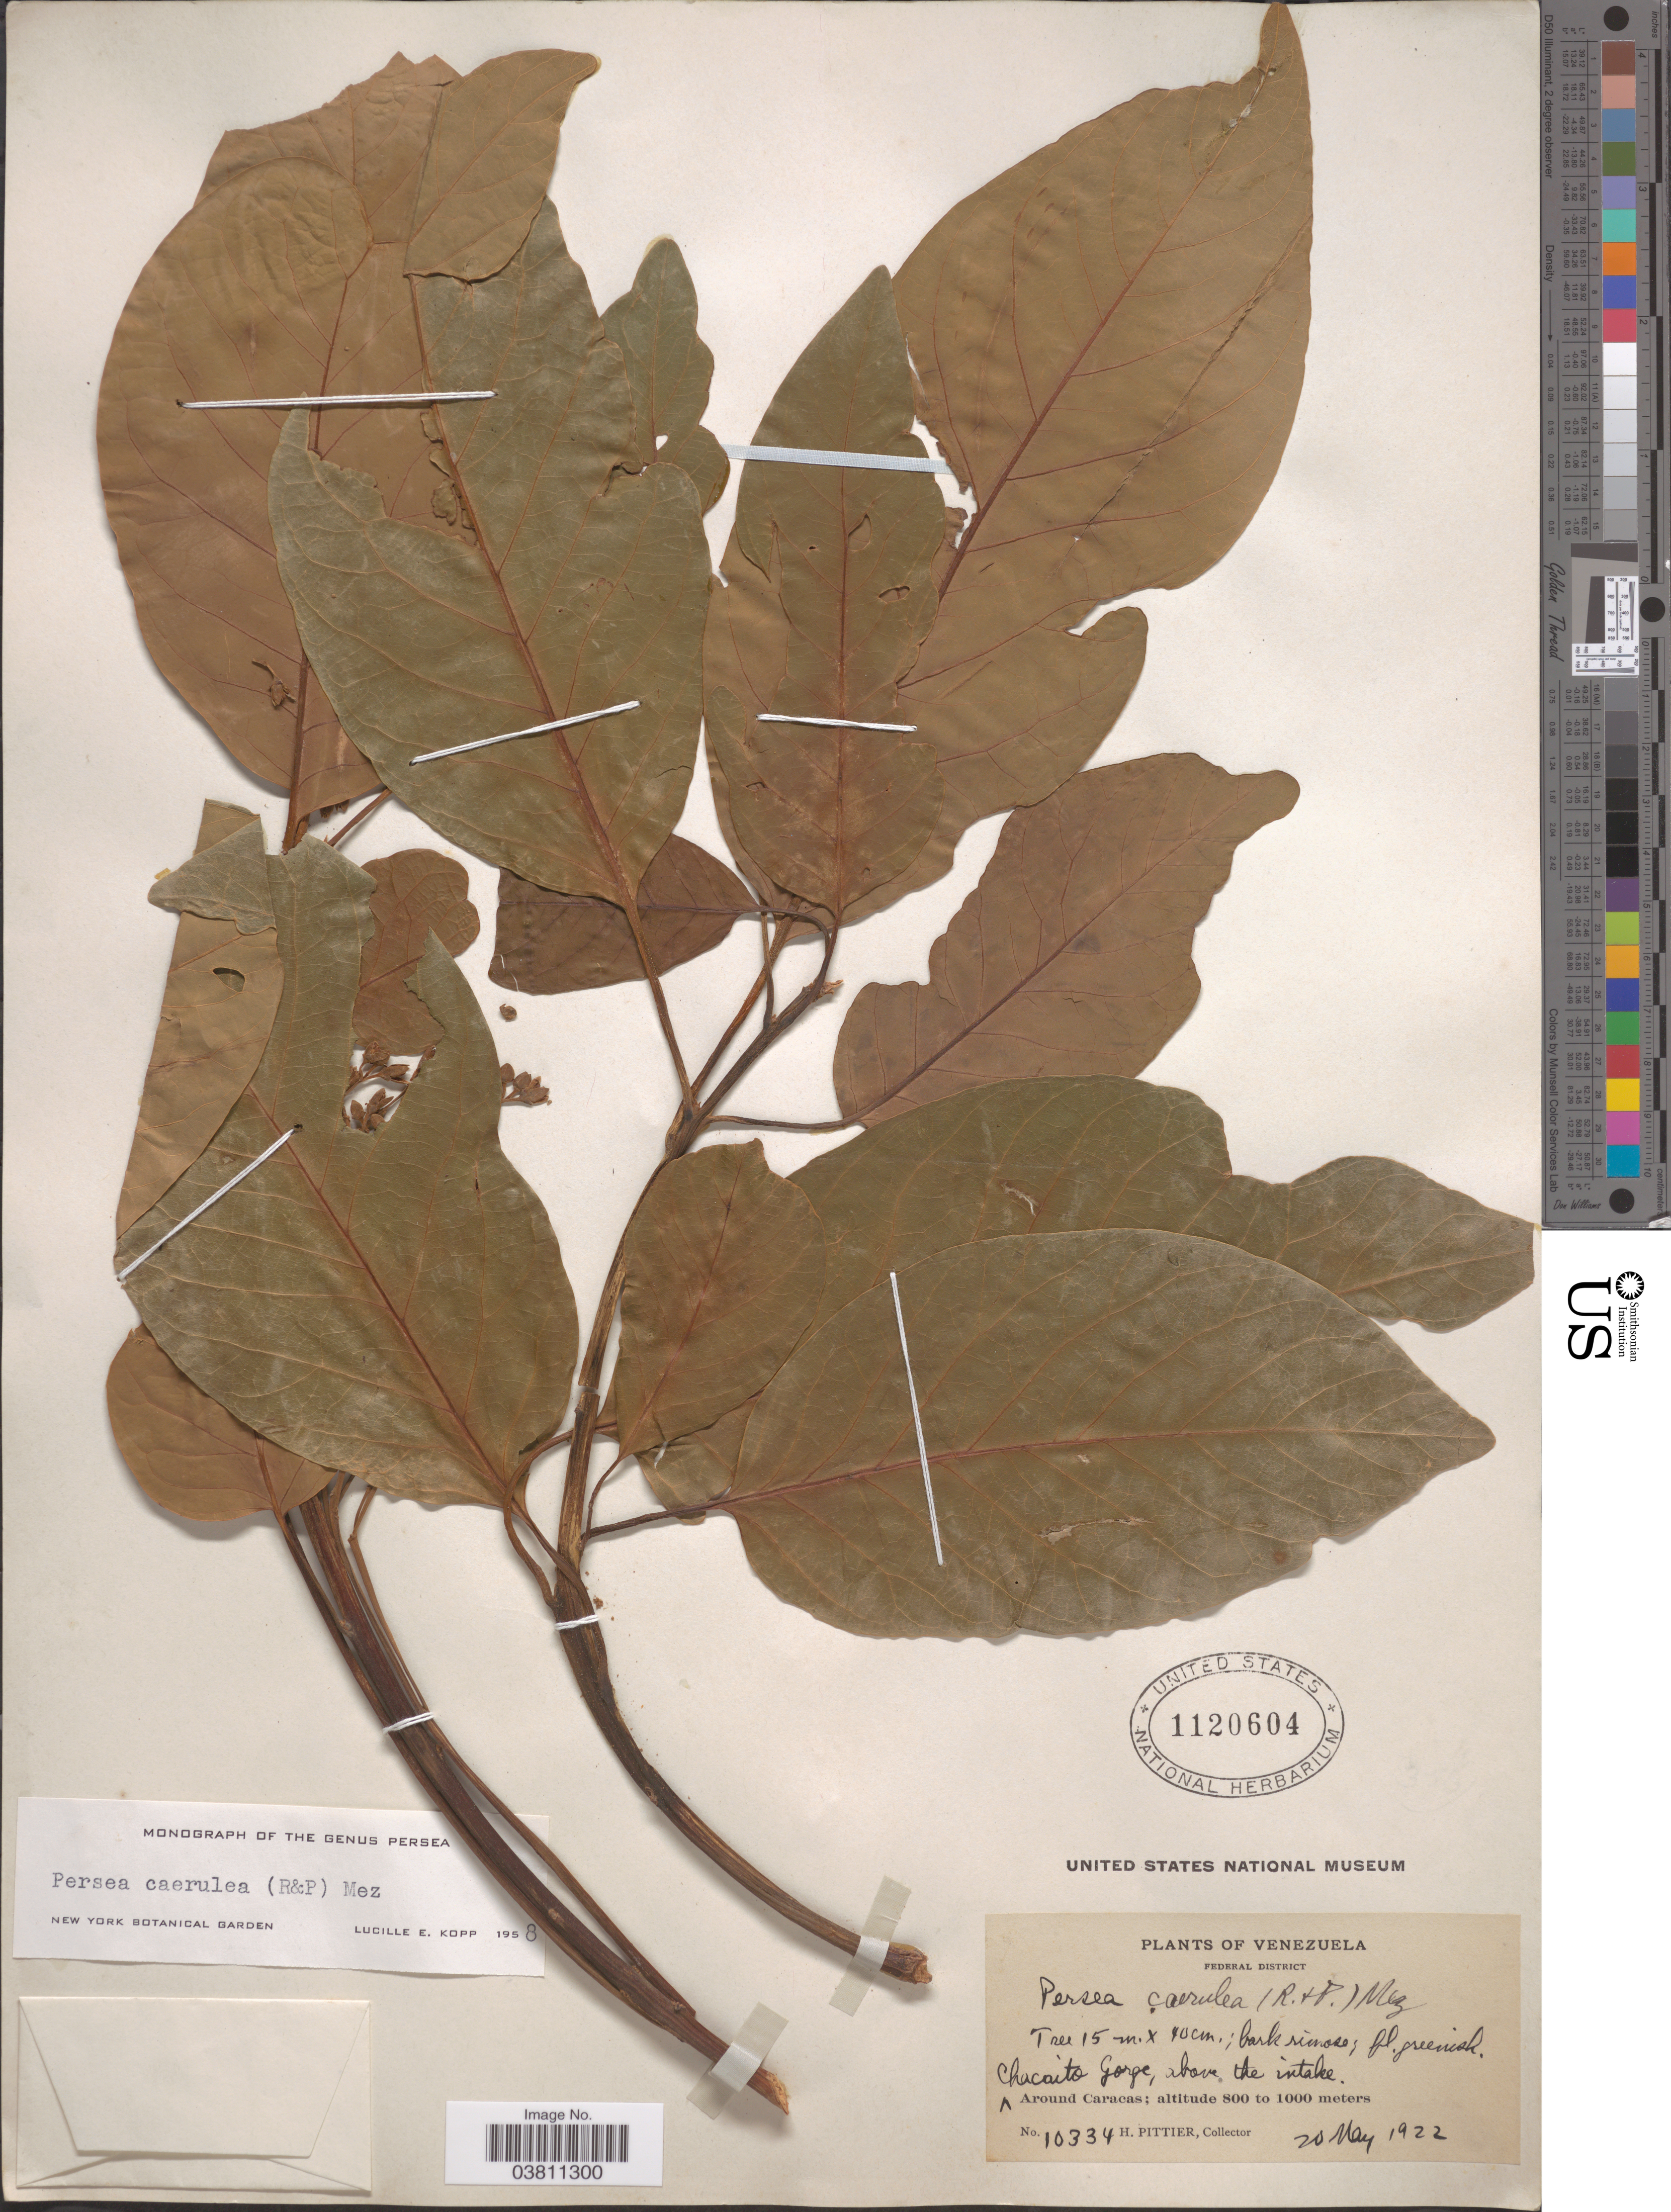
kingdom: Plantae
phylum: Tracheophyta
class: Magnoliopsida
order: Laurales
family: Lauraceae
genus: Persea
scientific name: Persea caerulea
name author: (Ruiz & Pav.) Mez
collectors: H. F. Pittier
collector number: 10334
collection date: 1922-05-20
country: Venezuela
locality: Federal District. Chacaito Gorge, above the intake. Around Caracas.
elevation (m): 800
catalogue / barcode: US 1120604